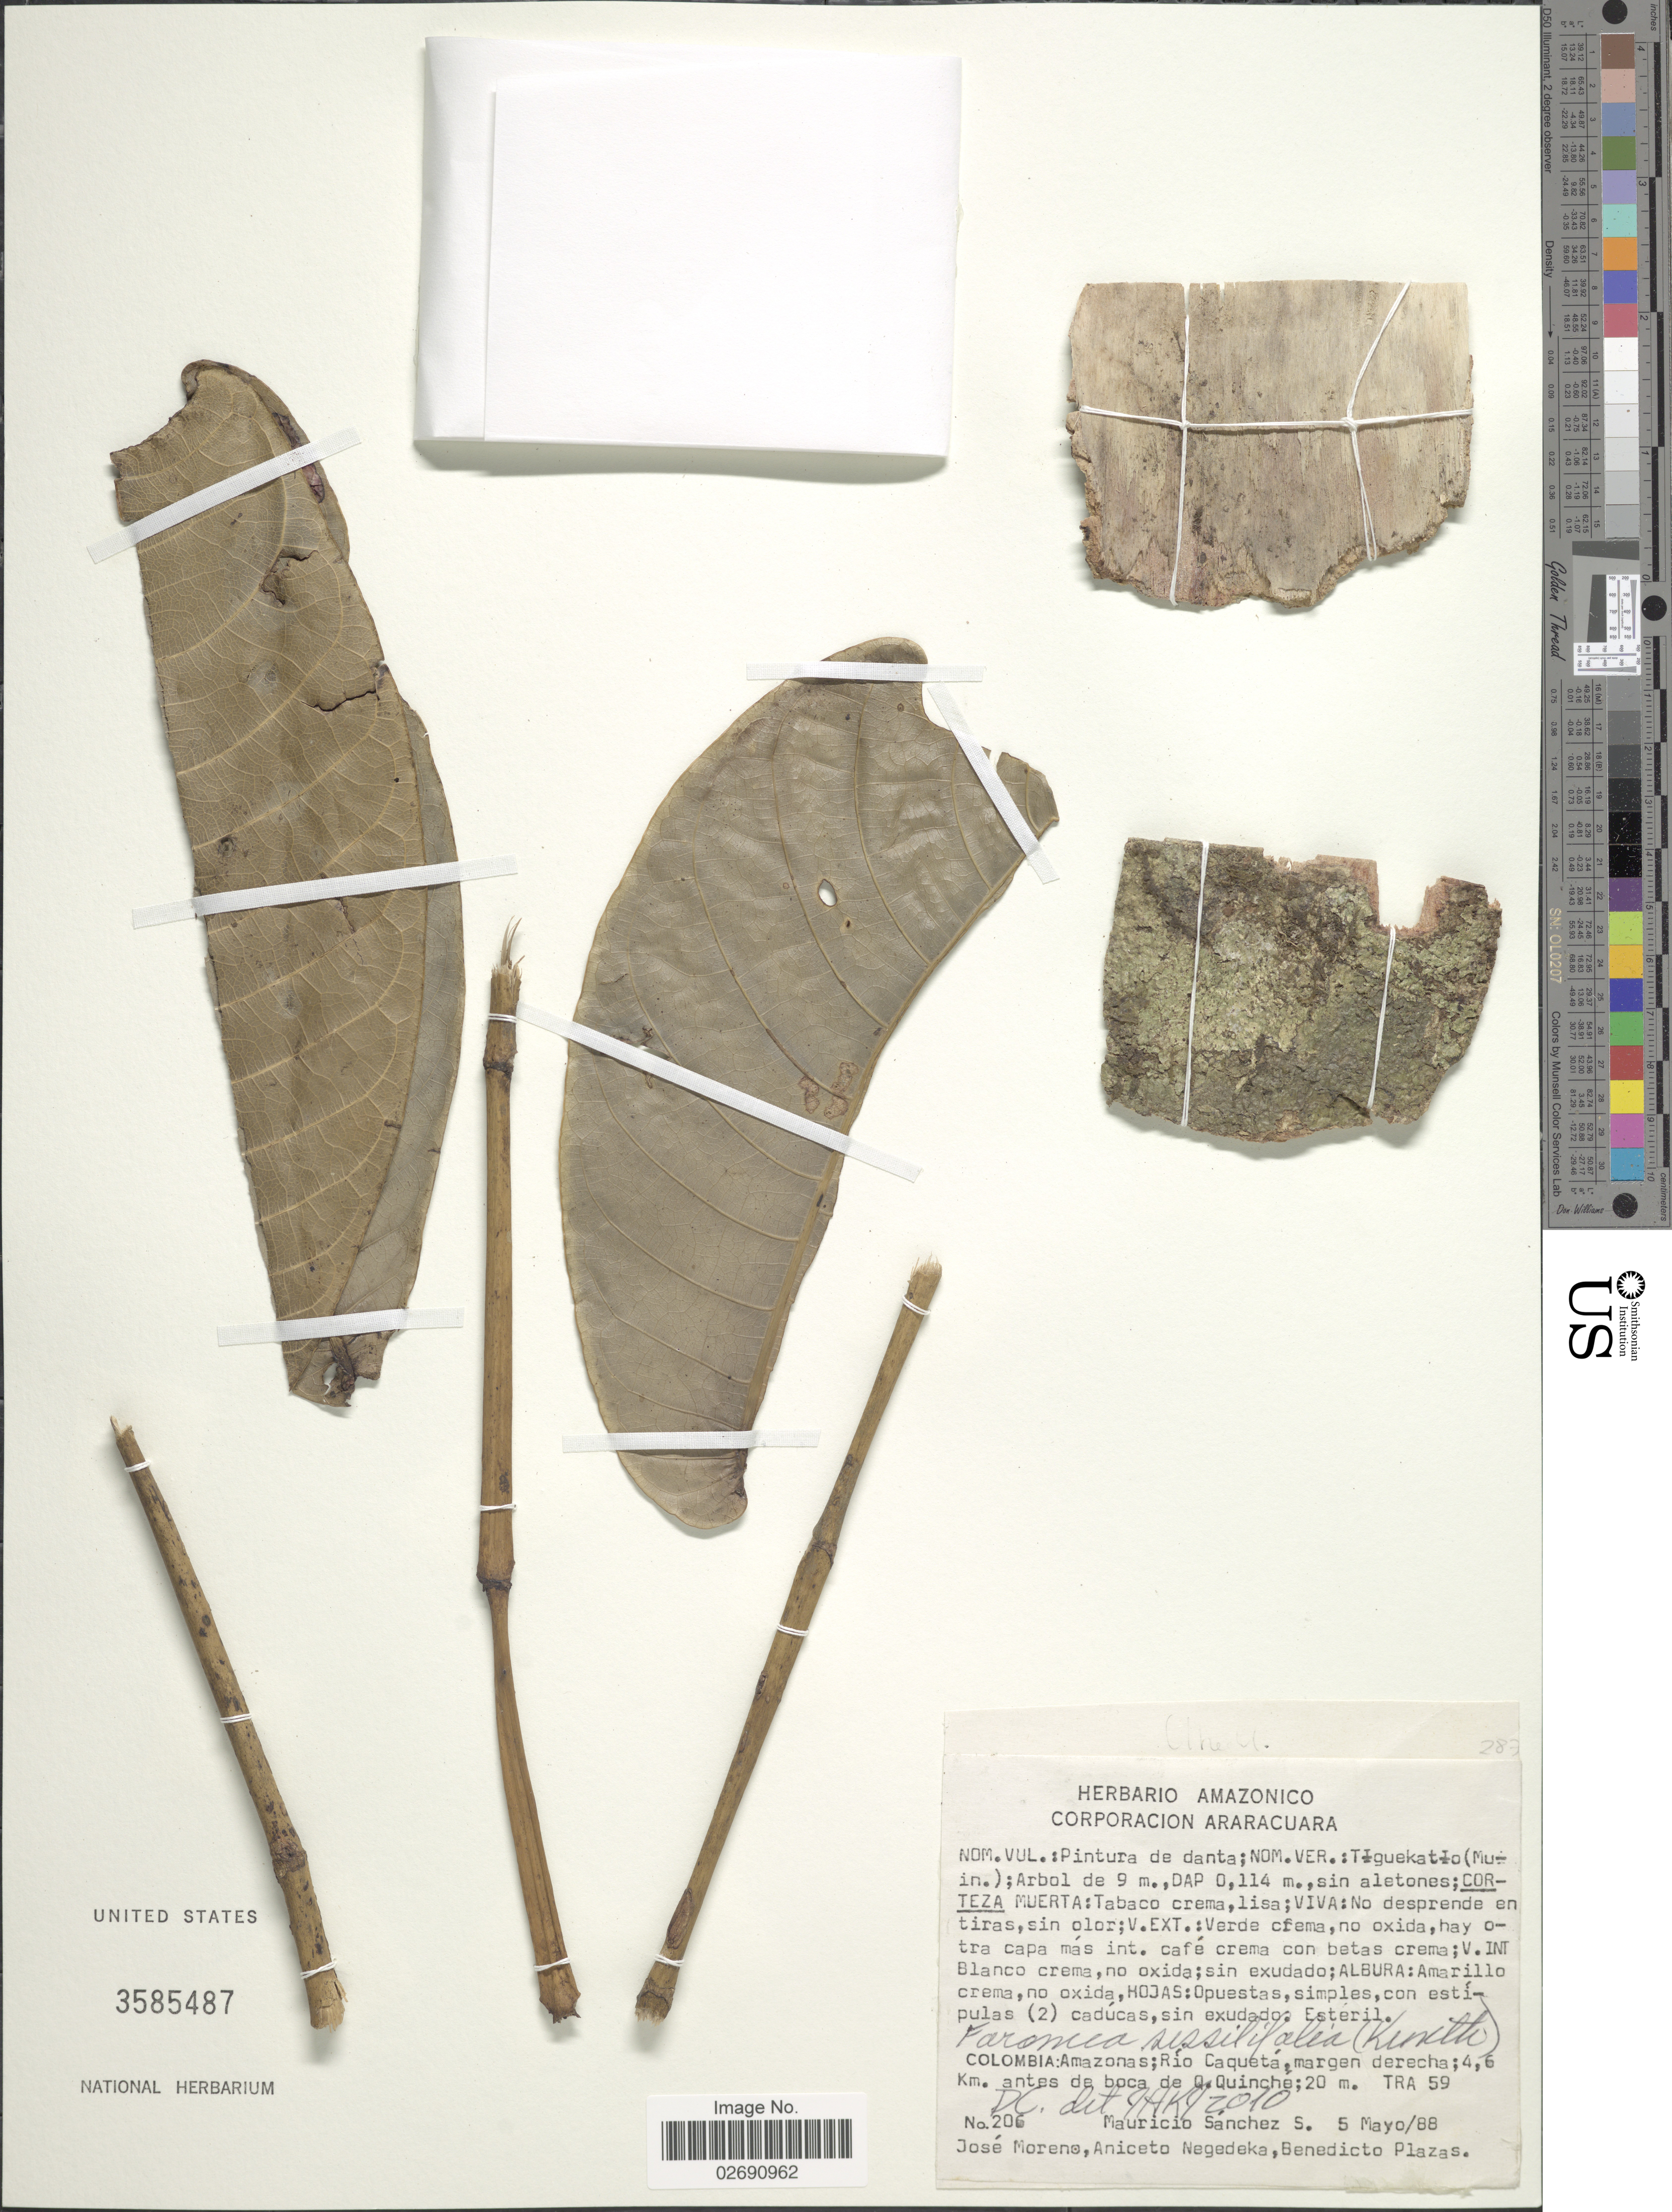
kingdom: Plantae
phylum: Tracheophyta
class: Magnoliopsida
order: Gentianales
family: Rubiaceae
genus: Faramea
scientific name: Faramea sessilifolia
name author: (Kunth) DC.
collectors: M. Sanchez S., J. Moreno, A. Negedeka & B. Plazas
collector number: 206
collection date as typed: Transcribed d/m/y: 5/5/88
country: Colombia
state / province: Amazônas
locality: Rio Caqueta, Margen derecha; 4,6 Km. antes de boca de Q. Quinche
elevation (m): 20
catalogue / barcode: US 3585487